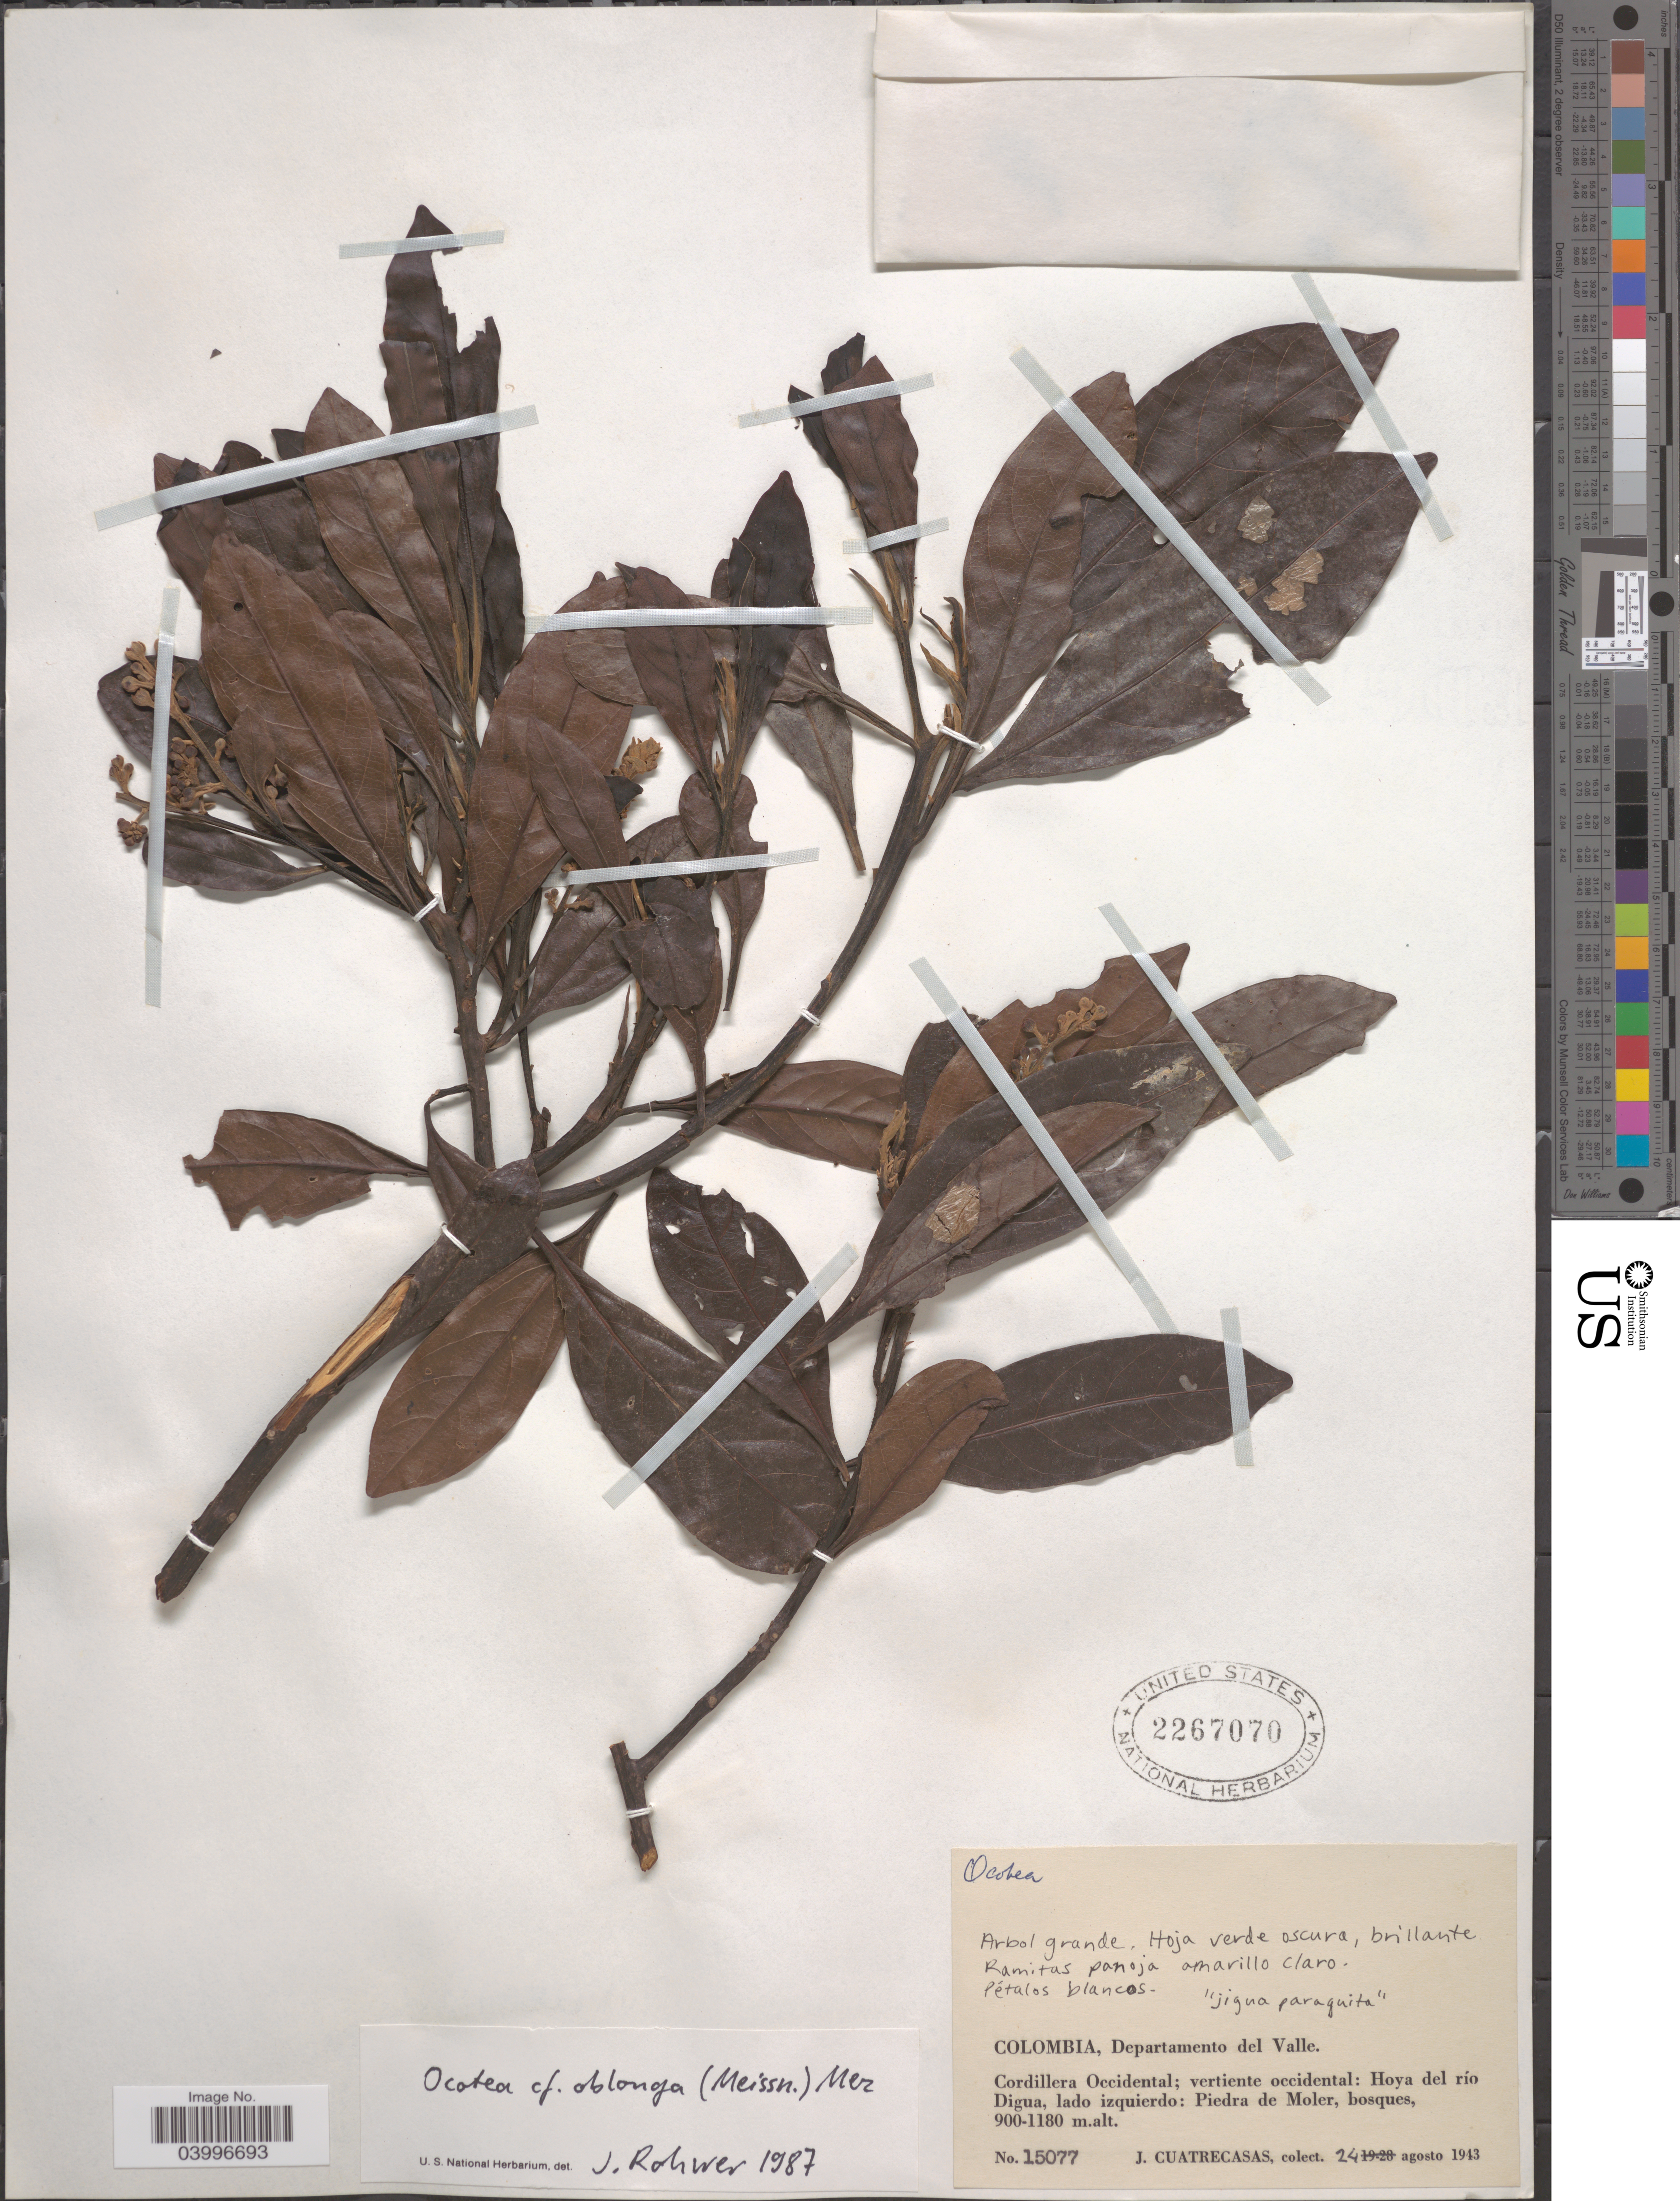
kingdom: Plantae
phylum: Tracheophyta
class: Magnoliopsida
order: Laurales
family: Lauraceae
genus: Ocotea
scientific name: Ocotea oblonga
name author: (Meisn.) Mez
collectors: J. Cuatrecasas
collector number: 15077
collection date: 1943-08-24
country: Colombia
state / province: Valle del Cauca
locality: Departamento del Valle. Cordillera Occidental, vertiente occidental; Hoya del río Digua, lado izquierdo: Piedra de Moler.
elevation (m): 900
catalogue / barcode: US 2267070